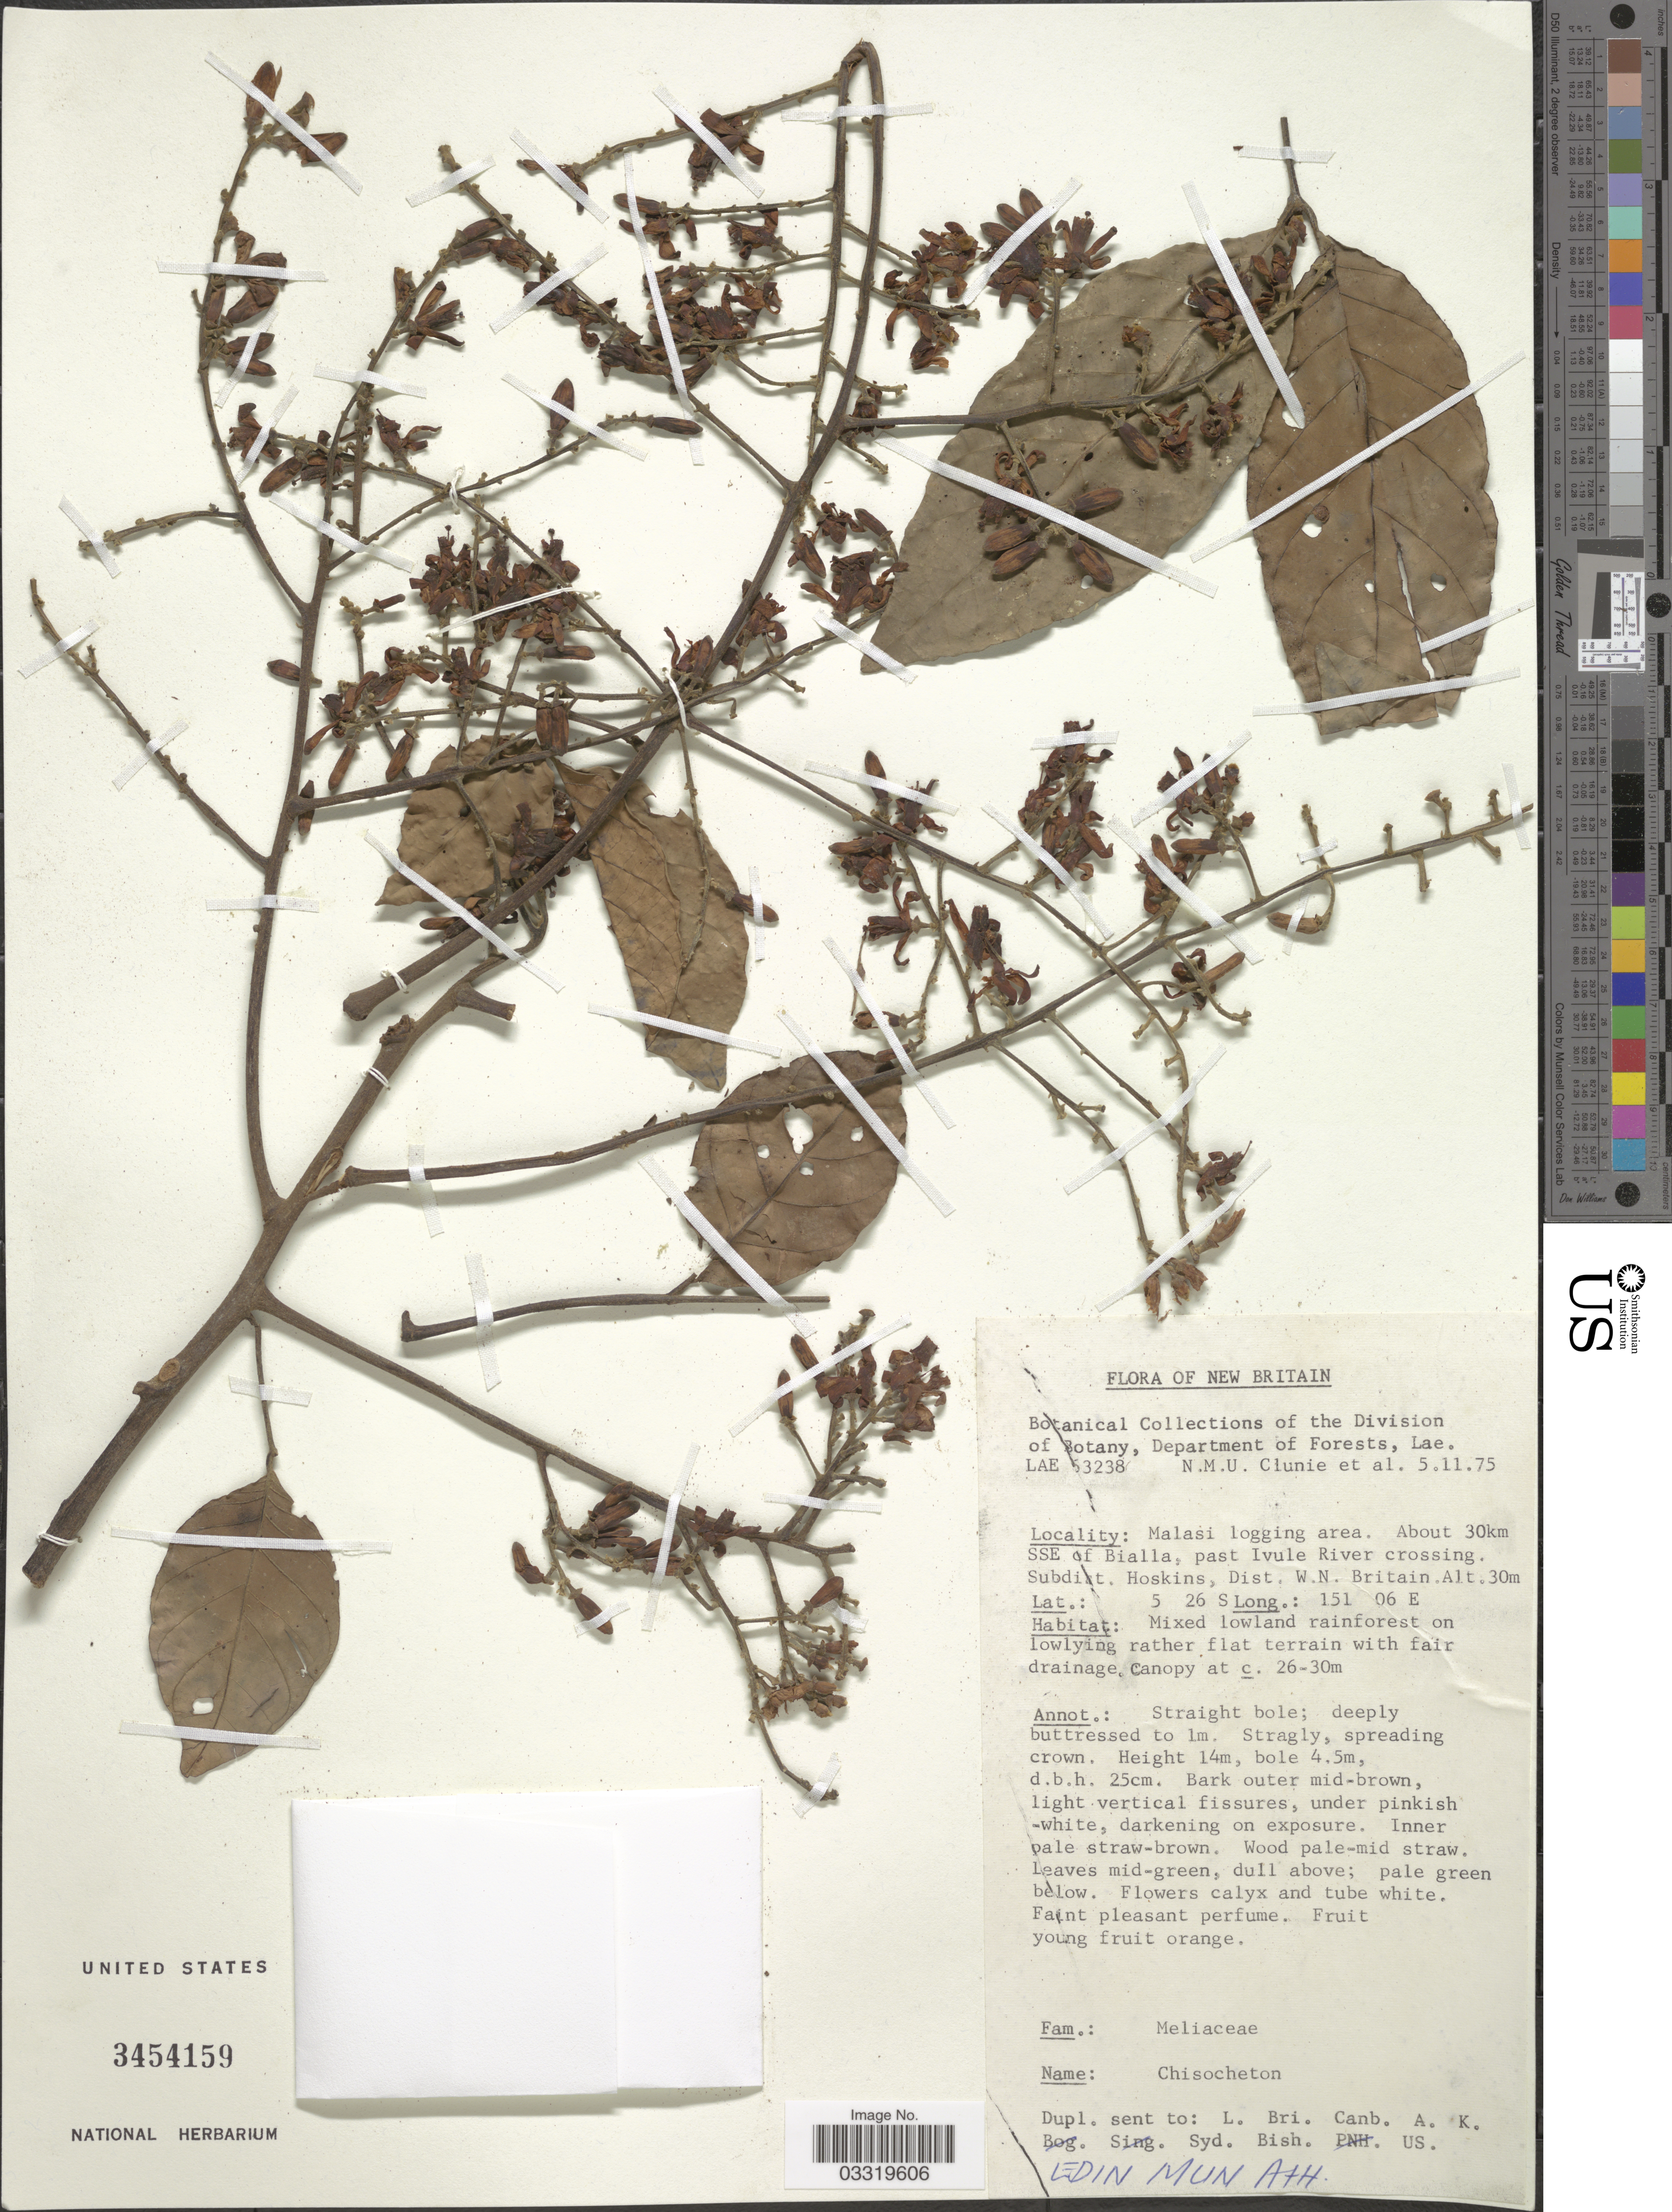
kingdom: Plantae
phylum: Tracheophyta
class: Magnoliopsida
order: Sapindales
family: Meliaceae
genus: Chisocheton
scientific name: Chisocheton sp.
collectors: N.M.U. Clunie & et al.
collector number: LAE63238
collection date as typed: Transcribed d/m/y: 5/11/75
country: Papua New Guinea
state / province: West New Britain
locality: New Britain. Malasi logging area. About 30km SSE of Bialla, past Ivule River crossing. Subdist. Hoskins, Dist. W.N. Britain.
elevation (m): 30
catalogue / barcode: US 3454159